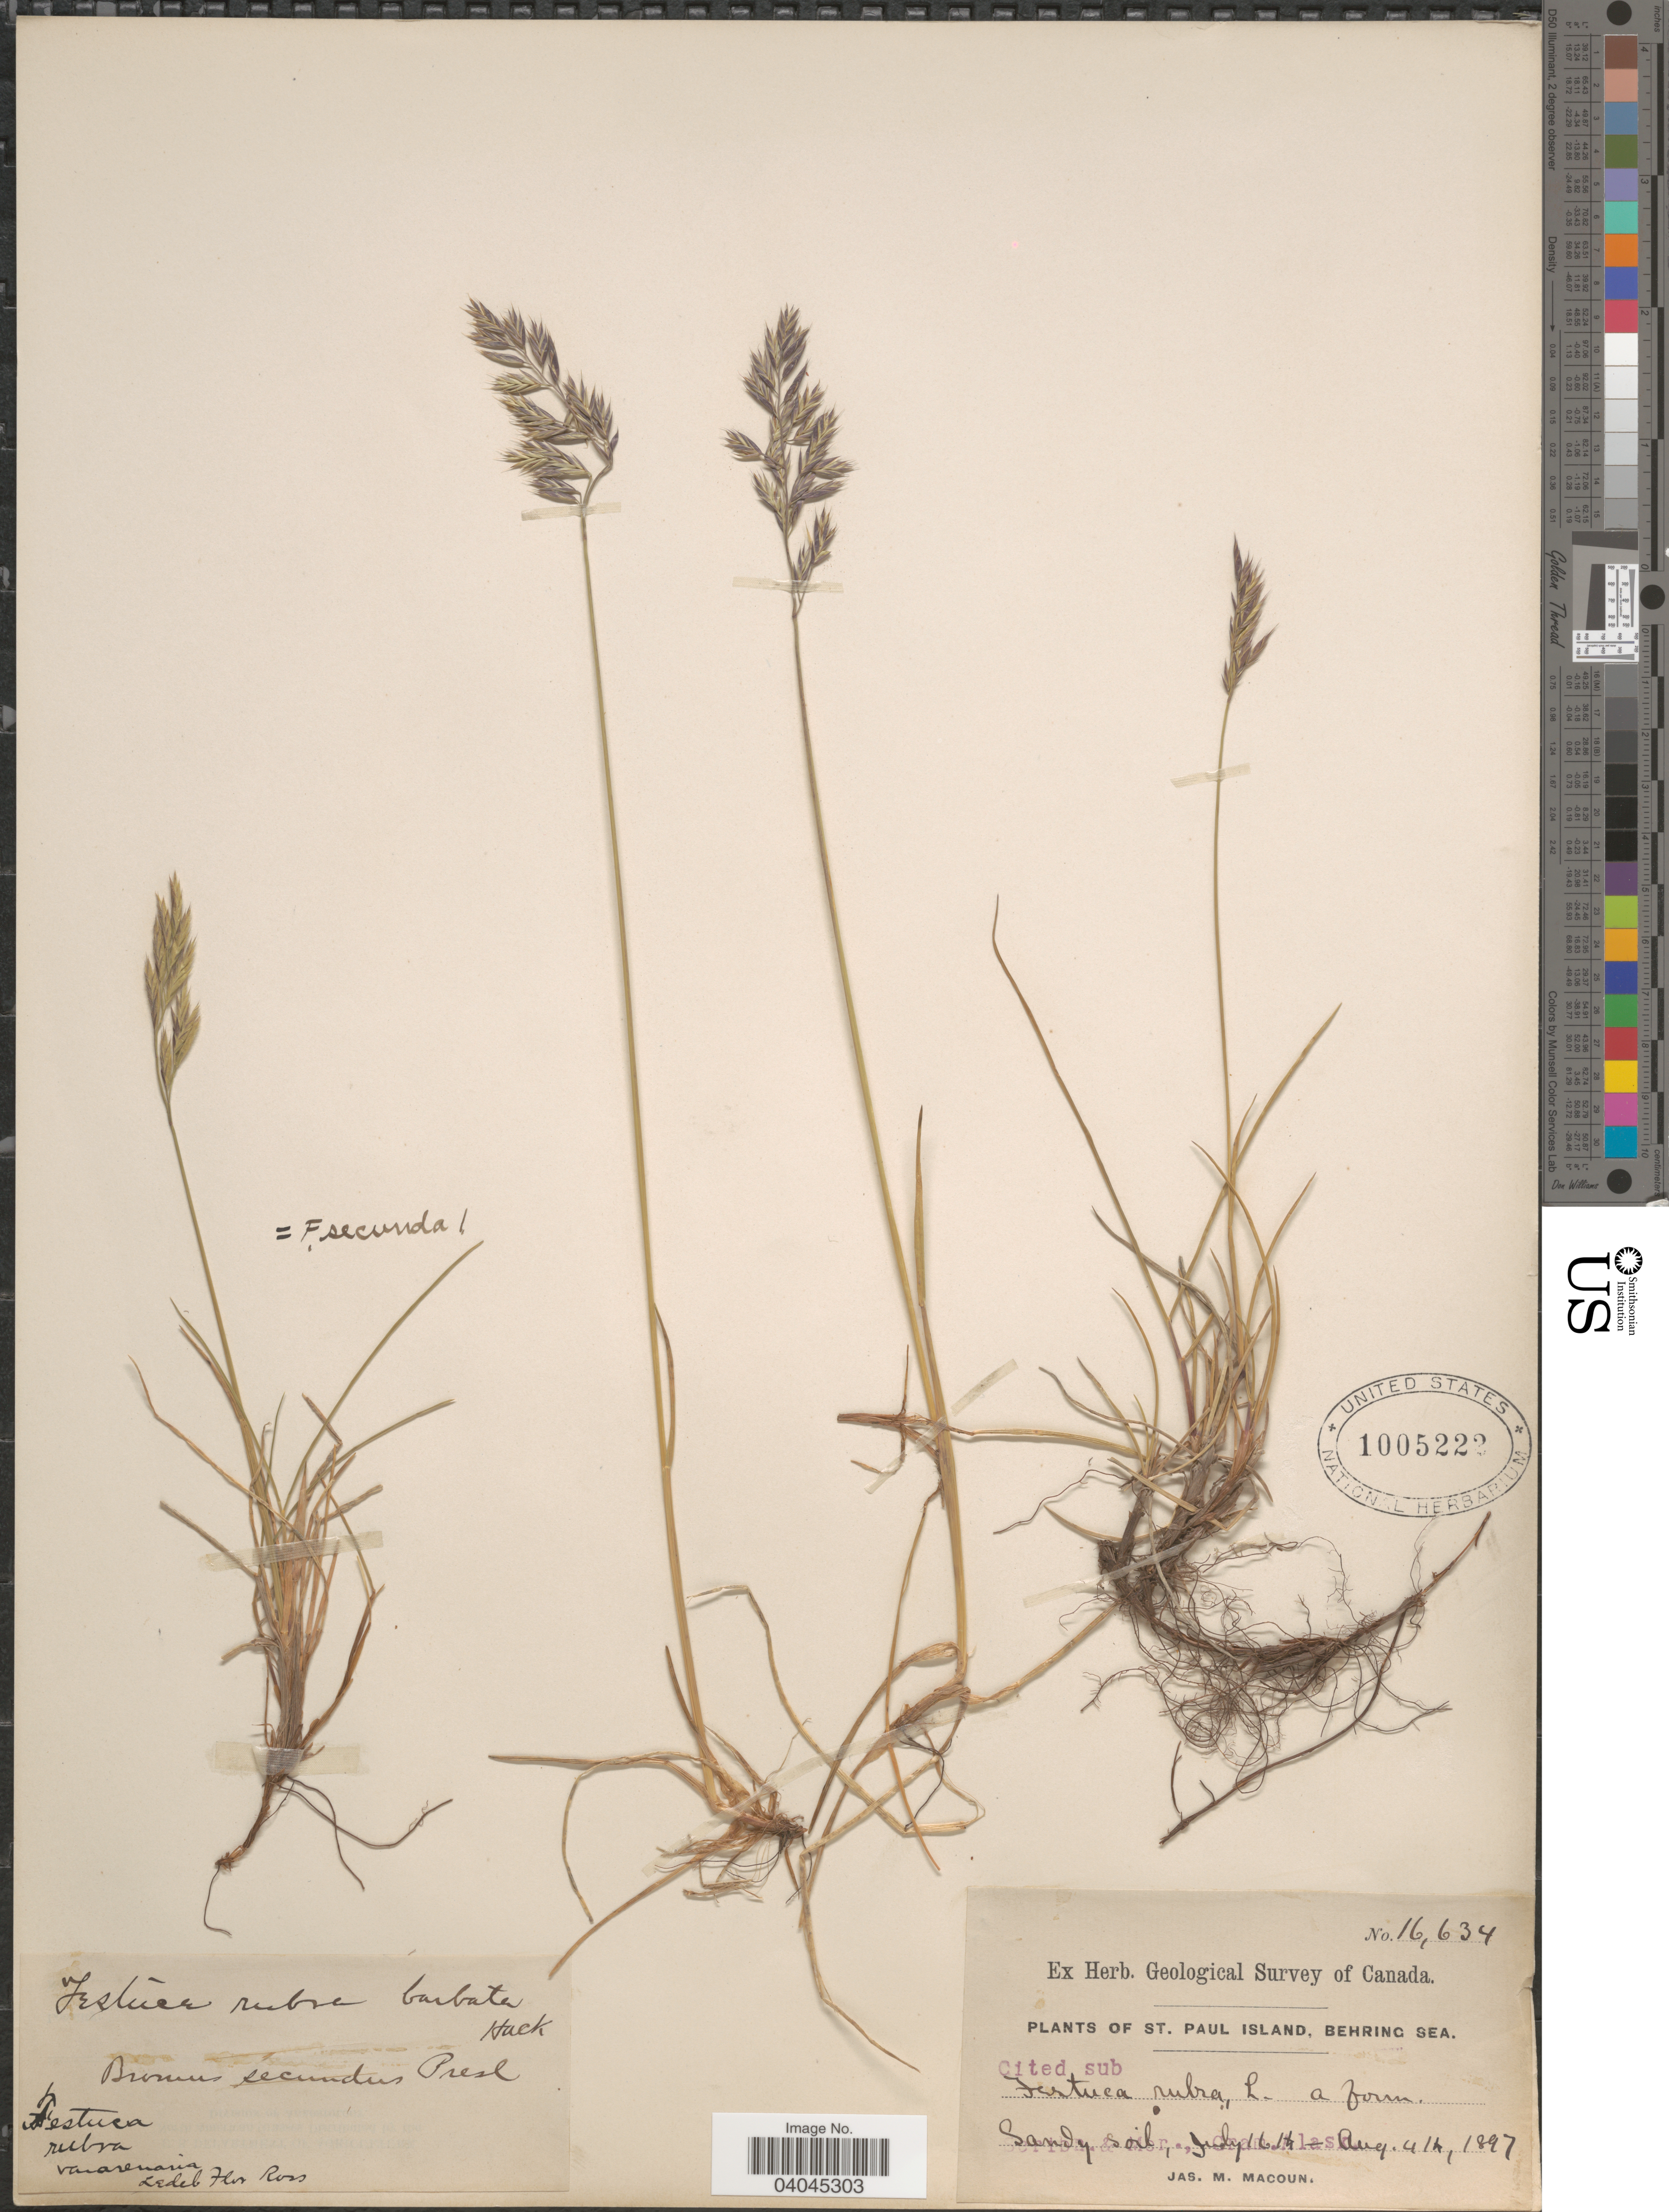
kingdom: Plantae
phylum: Tracheophyta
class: Liliopsida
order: Poales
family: Poaceae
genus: Festuca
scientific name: Festuca rubra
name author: L.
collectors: J. M. Macoun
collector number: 16634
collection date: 1897-08-04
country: United States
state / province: Alaska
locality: St. Paul Island, Behring Sea.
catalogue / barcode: US 1005222